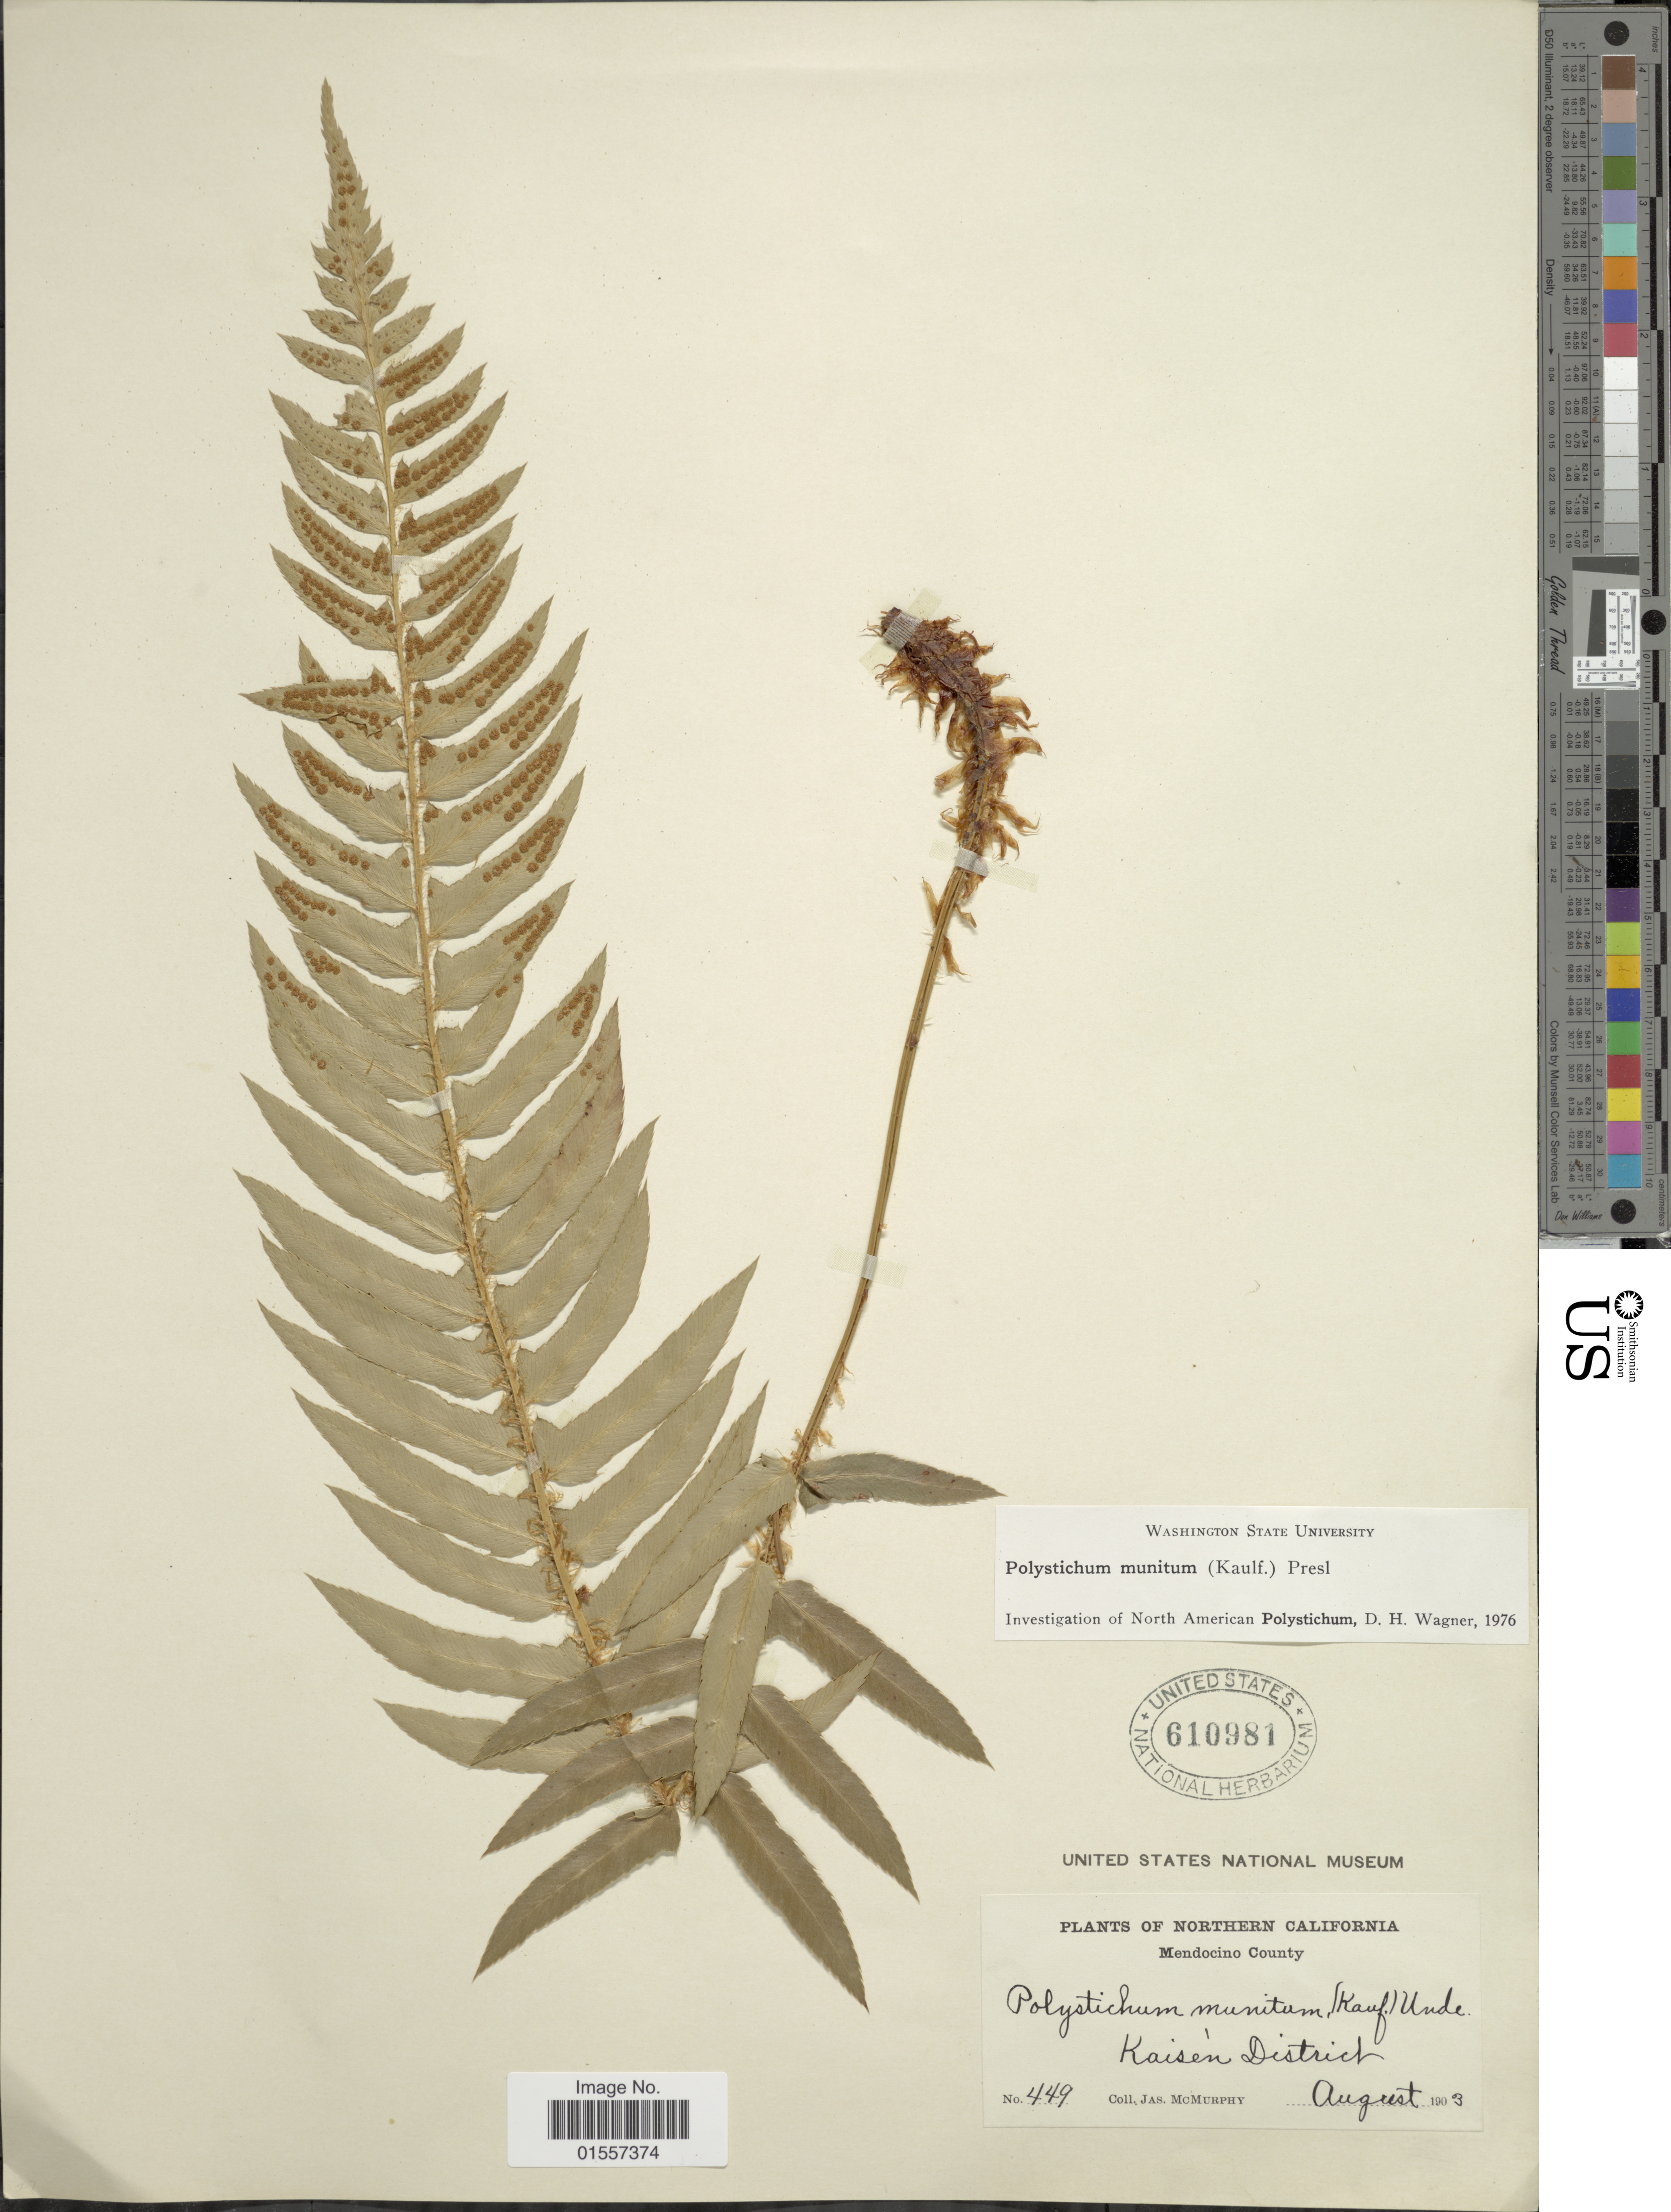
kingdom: Plantae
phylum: Tracheophyta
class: Polypodiopsida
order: Polypodiales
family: Dryopteridaceae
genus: Polystichum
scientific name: Polystichum munitum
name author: (Kaulf.) C. Presl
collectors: J. McMurphy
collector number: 449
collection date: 1903-08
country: United States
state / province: California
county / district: Mendocino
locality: Northern California, Mendocino County, Kaisen District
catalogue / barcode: US 610981